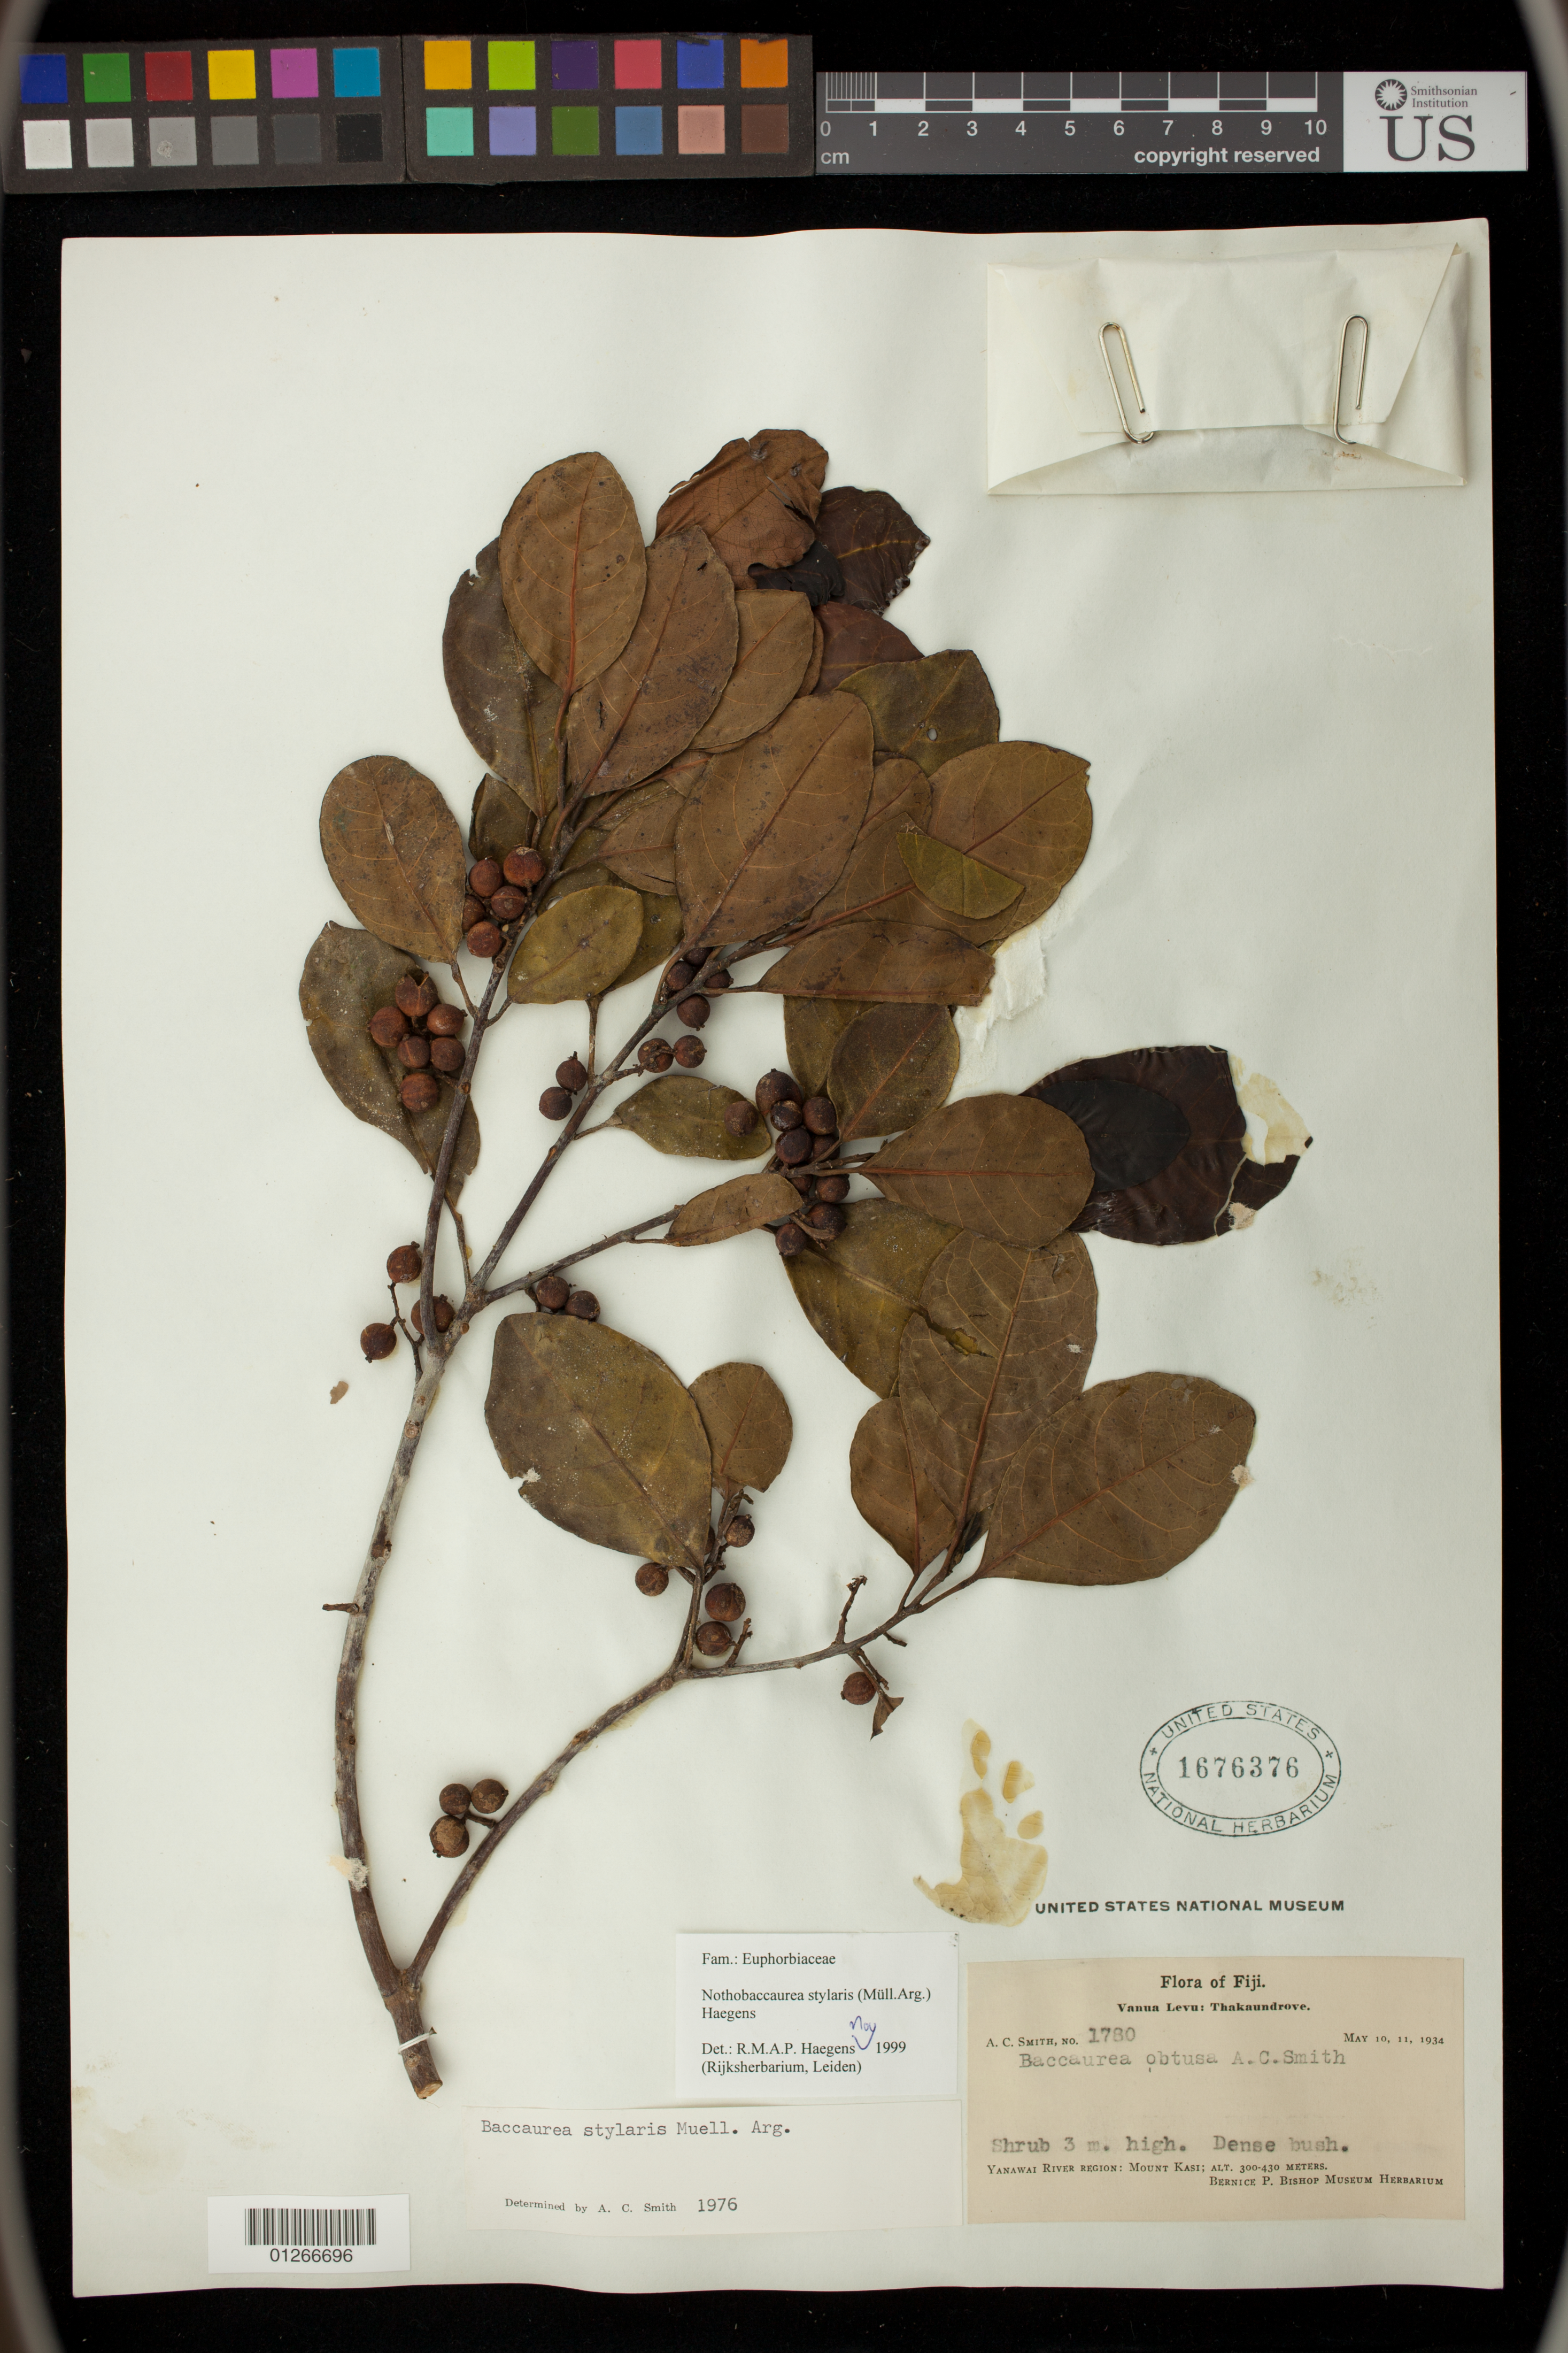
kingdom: Plantae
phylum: Tracheophyta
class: Magnoliopsida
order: Malpighiales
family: Phyllanthaceae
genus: Nothobaccaurea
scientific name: Nothobaccaurea stylaris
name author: (Müll. Arg.) Haegens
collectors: A. C. Smith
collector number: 1780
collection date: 1934-05-10/1934-05-11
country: Fiji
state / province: Northern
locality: Vanua Levu: Thakaundrove. Yanawai River region: Mount Kasi.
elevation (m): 300